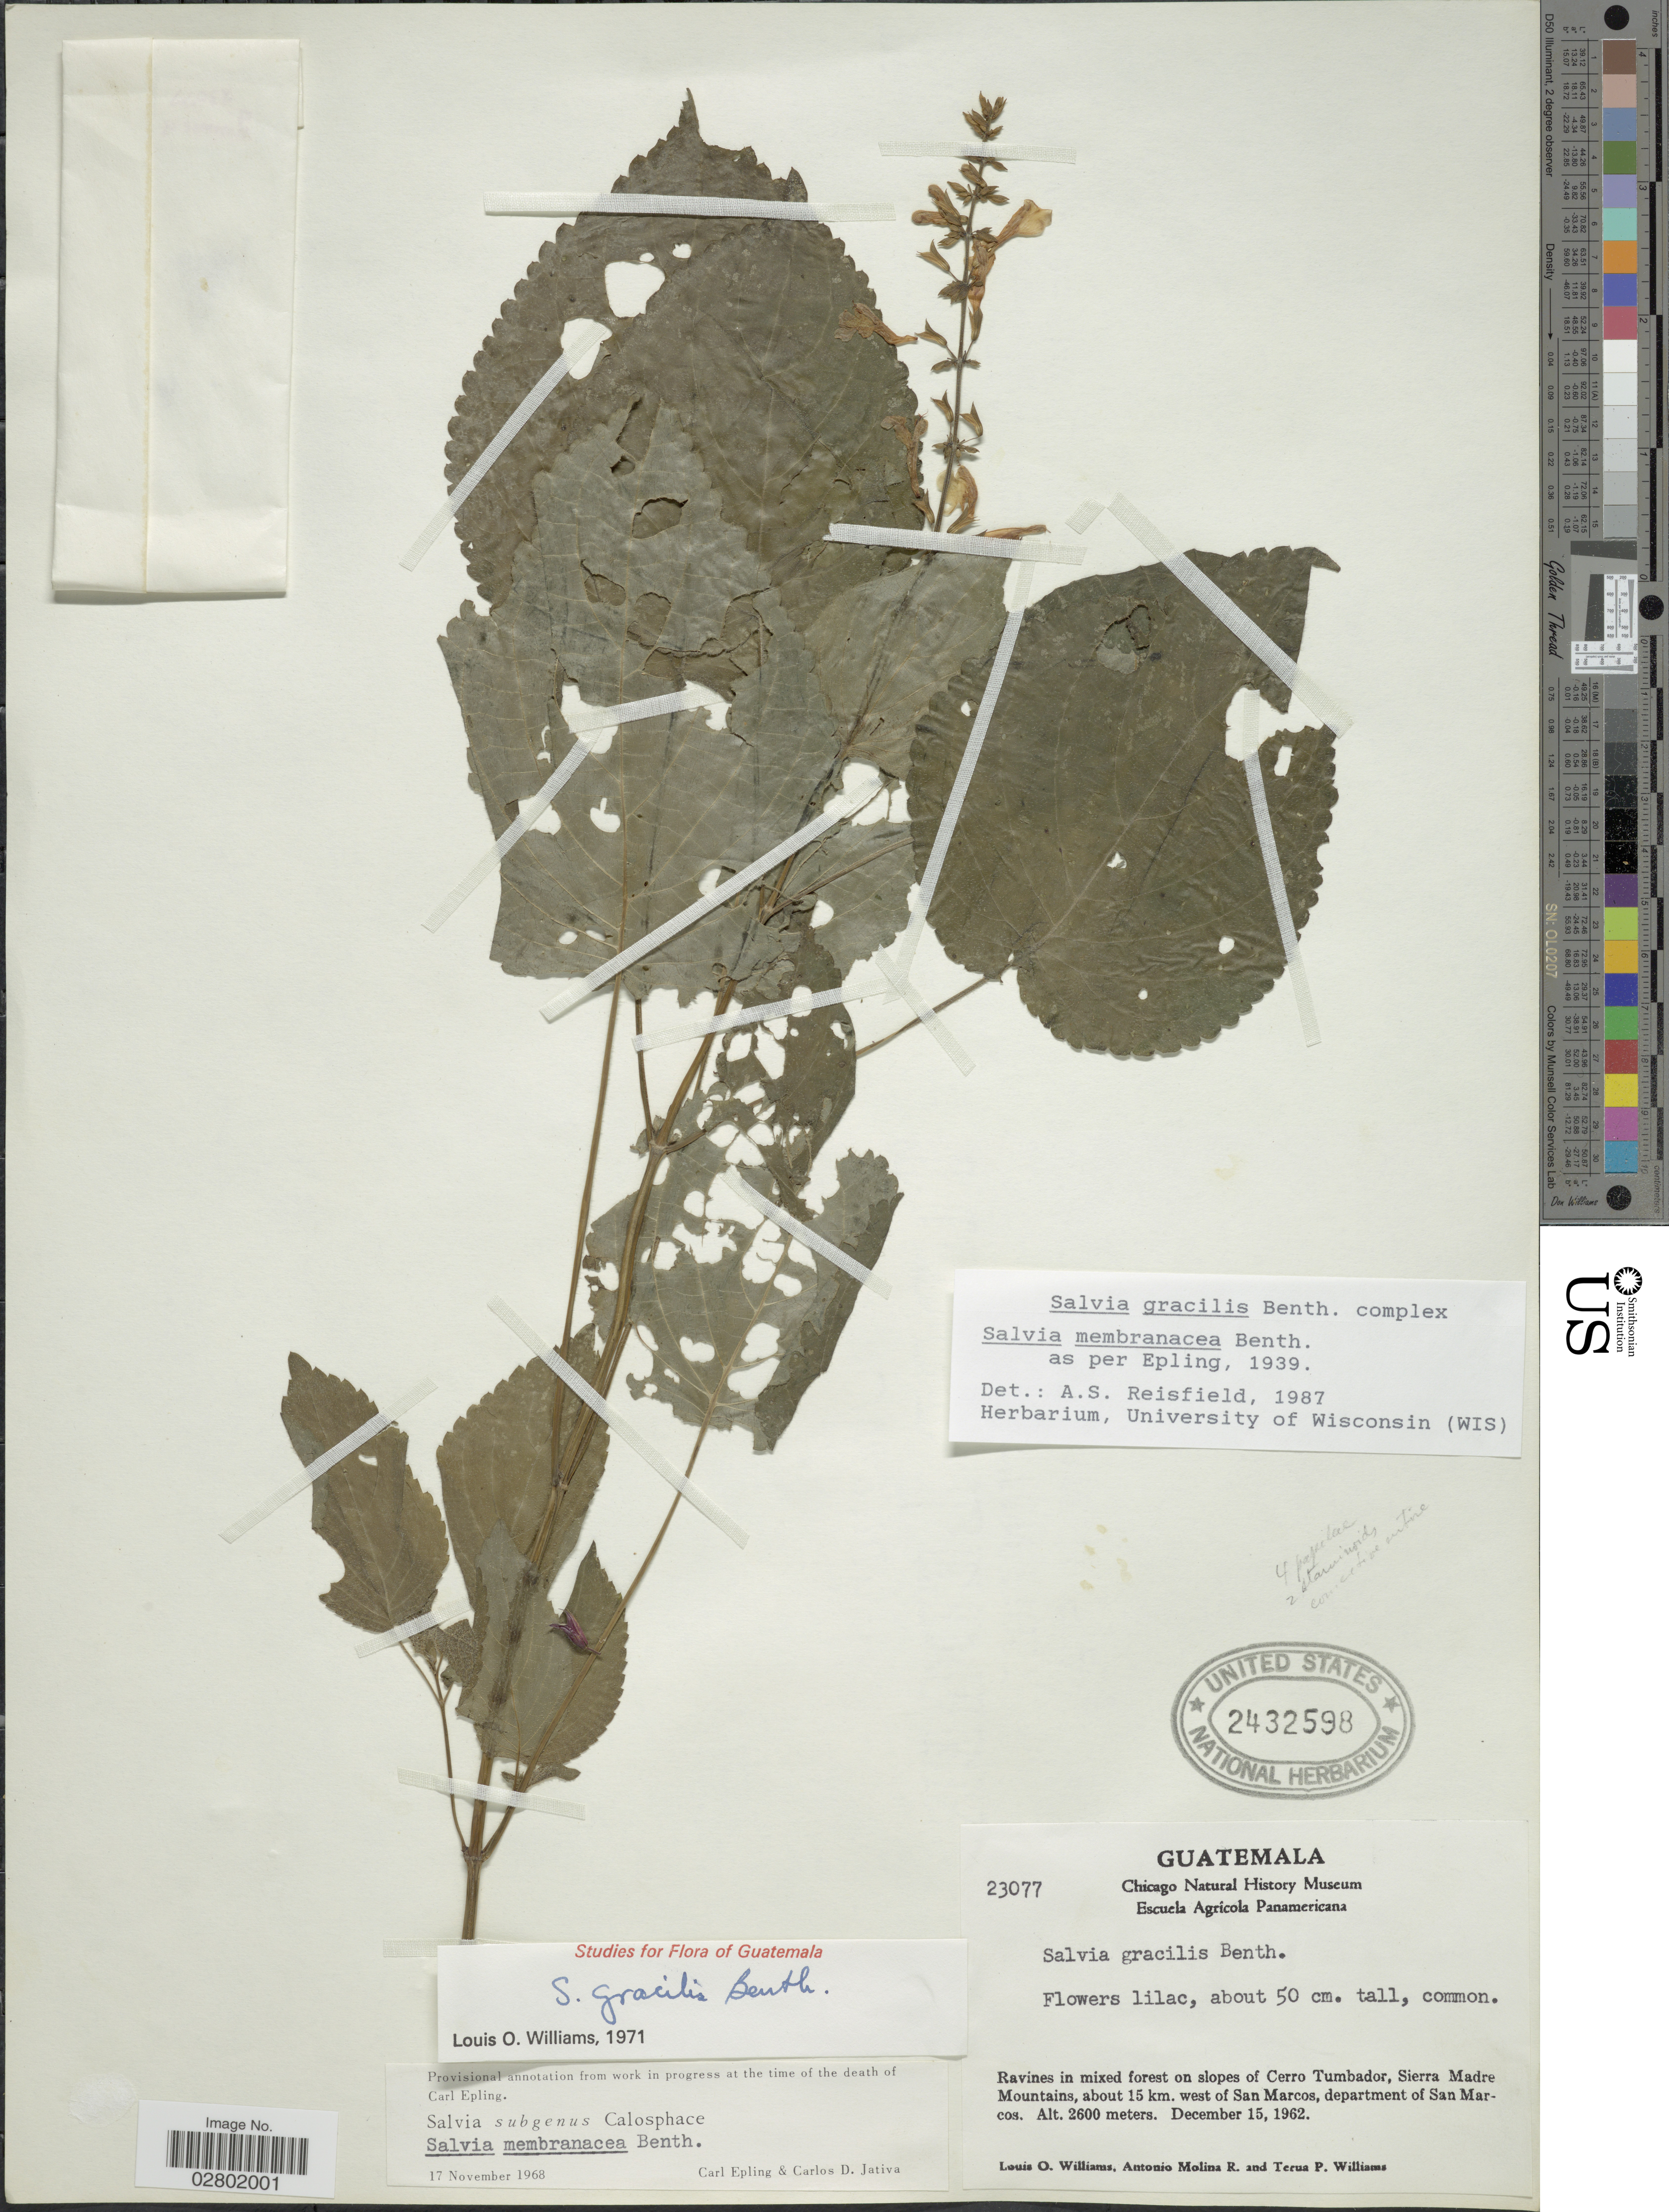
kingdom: Plantae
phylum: Tracheophyta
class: Magnoliopsida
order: Lamiales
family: Lamiaceae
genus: Salvia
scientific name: Salvia membranacea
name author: Benth.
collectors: L. O. Williams, A. Molina R. & T. P. Williams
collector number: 23077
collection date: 1962-12-15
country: Guatemala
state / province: San Marcos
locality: On slopes of Cerro Tumbador, Sierra Madre Mountains, about 15 km. west of San Marcos, department of San Marcos.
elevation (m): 2600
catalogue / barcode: US 2432598